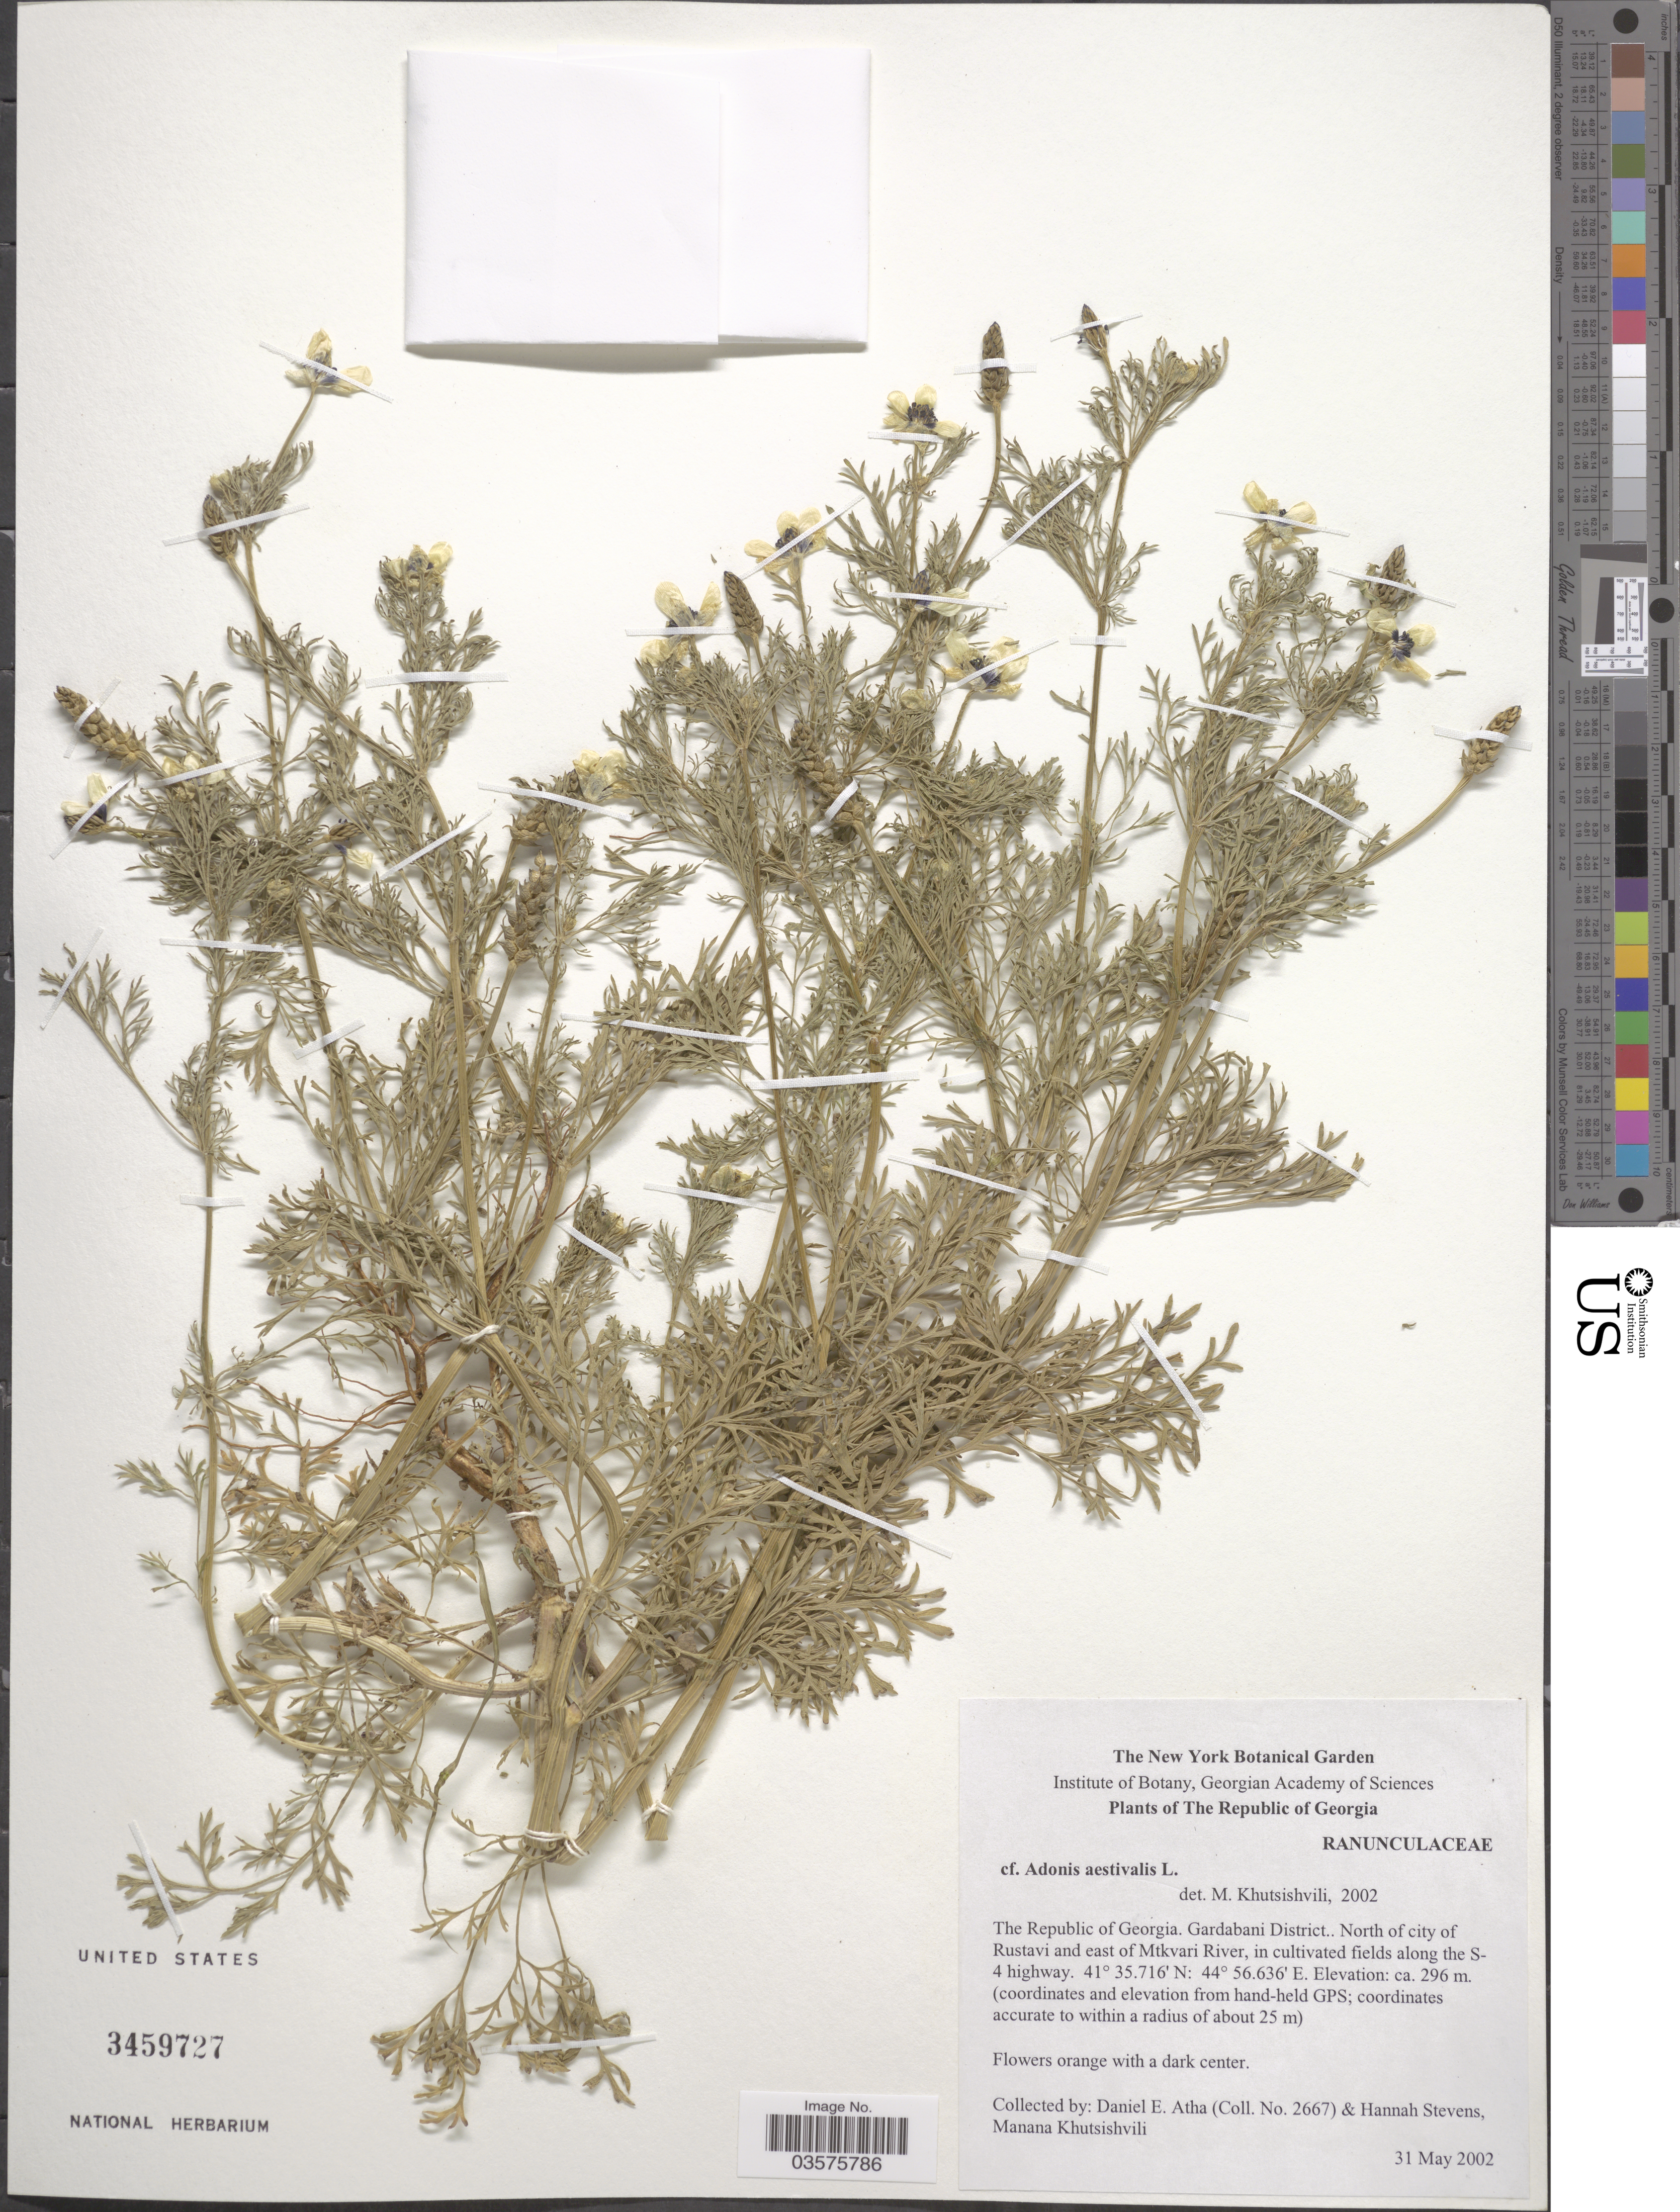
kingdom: Plantae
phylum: Tracheophyta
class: Magnoliopsida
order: Ranunculales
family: Ranunculaceae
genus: Adonis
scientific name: Adonis aestivalis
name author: L.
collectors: D. Atha, H. Stevens & M. Khutsishvili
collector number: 2667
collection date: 2002-05-31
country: Georgia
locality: The Republic of Georgia. Gardabani District. North of city of Rustavi and east of Mtkvari River, in cultivated fields along the S-4 highway.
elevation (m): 296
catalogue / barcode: US 3459727